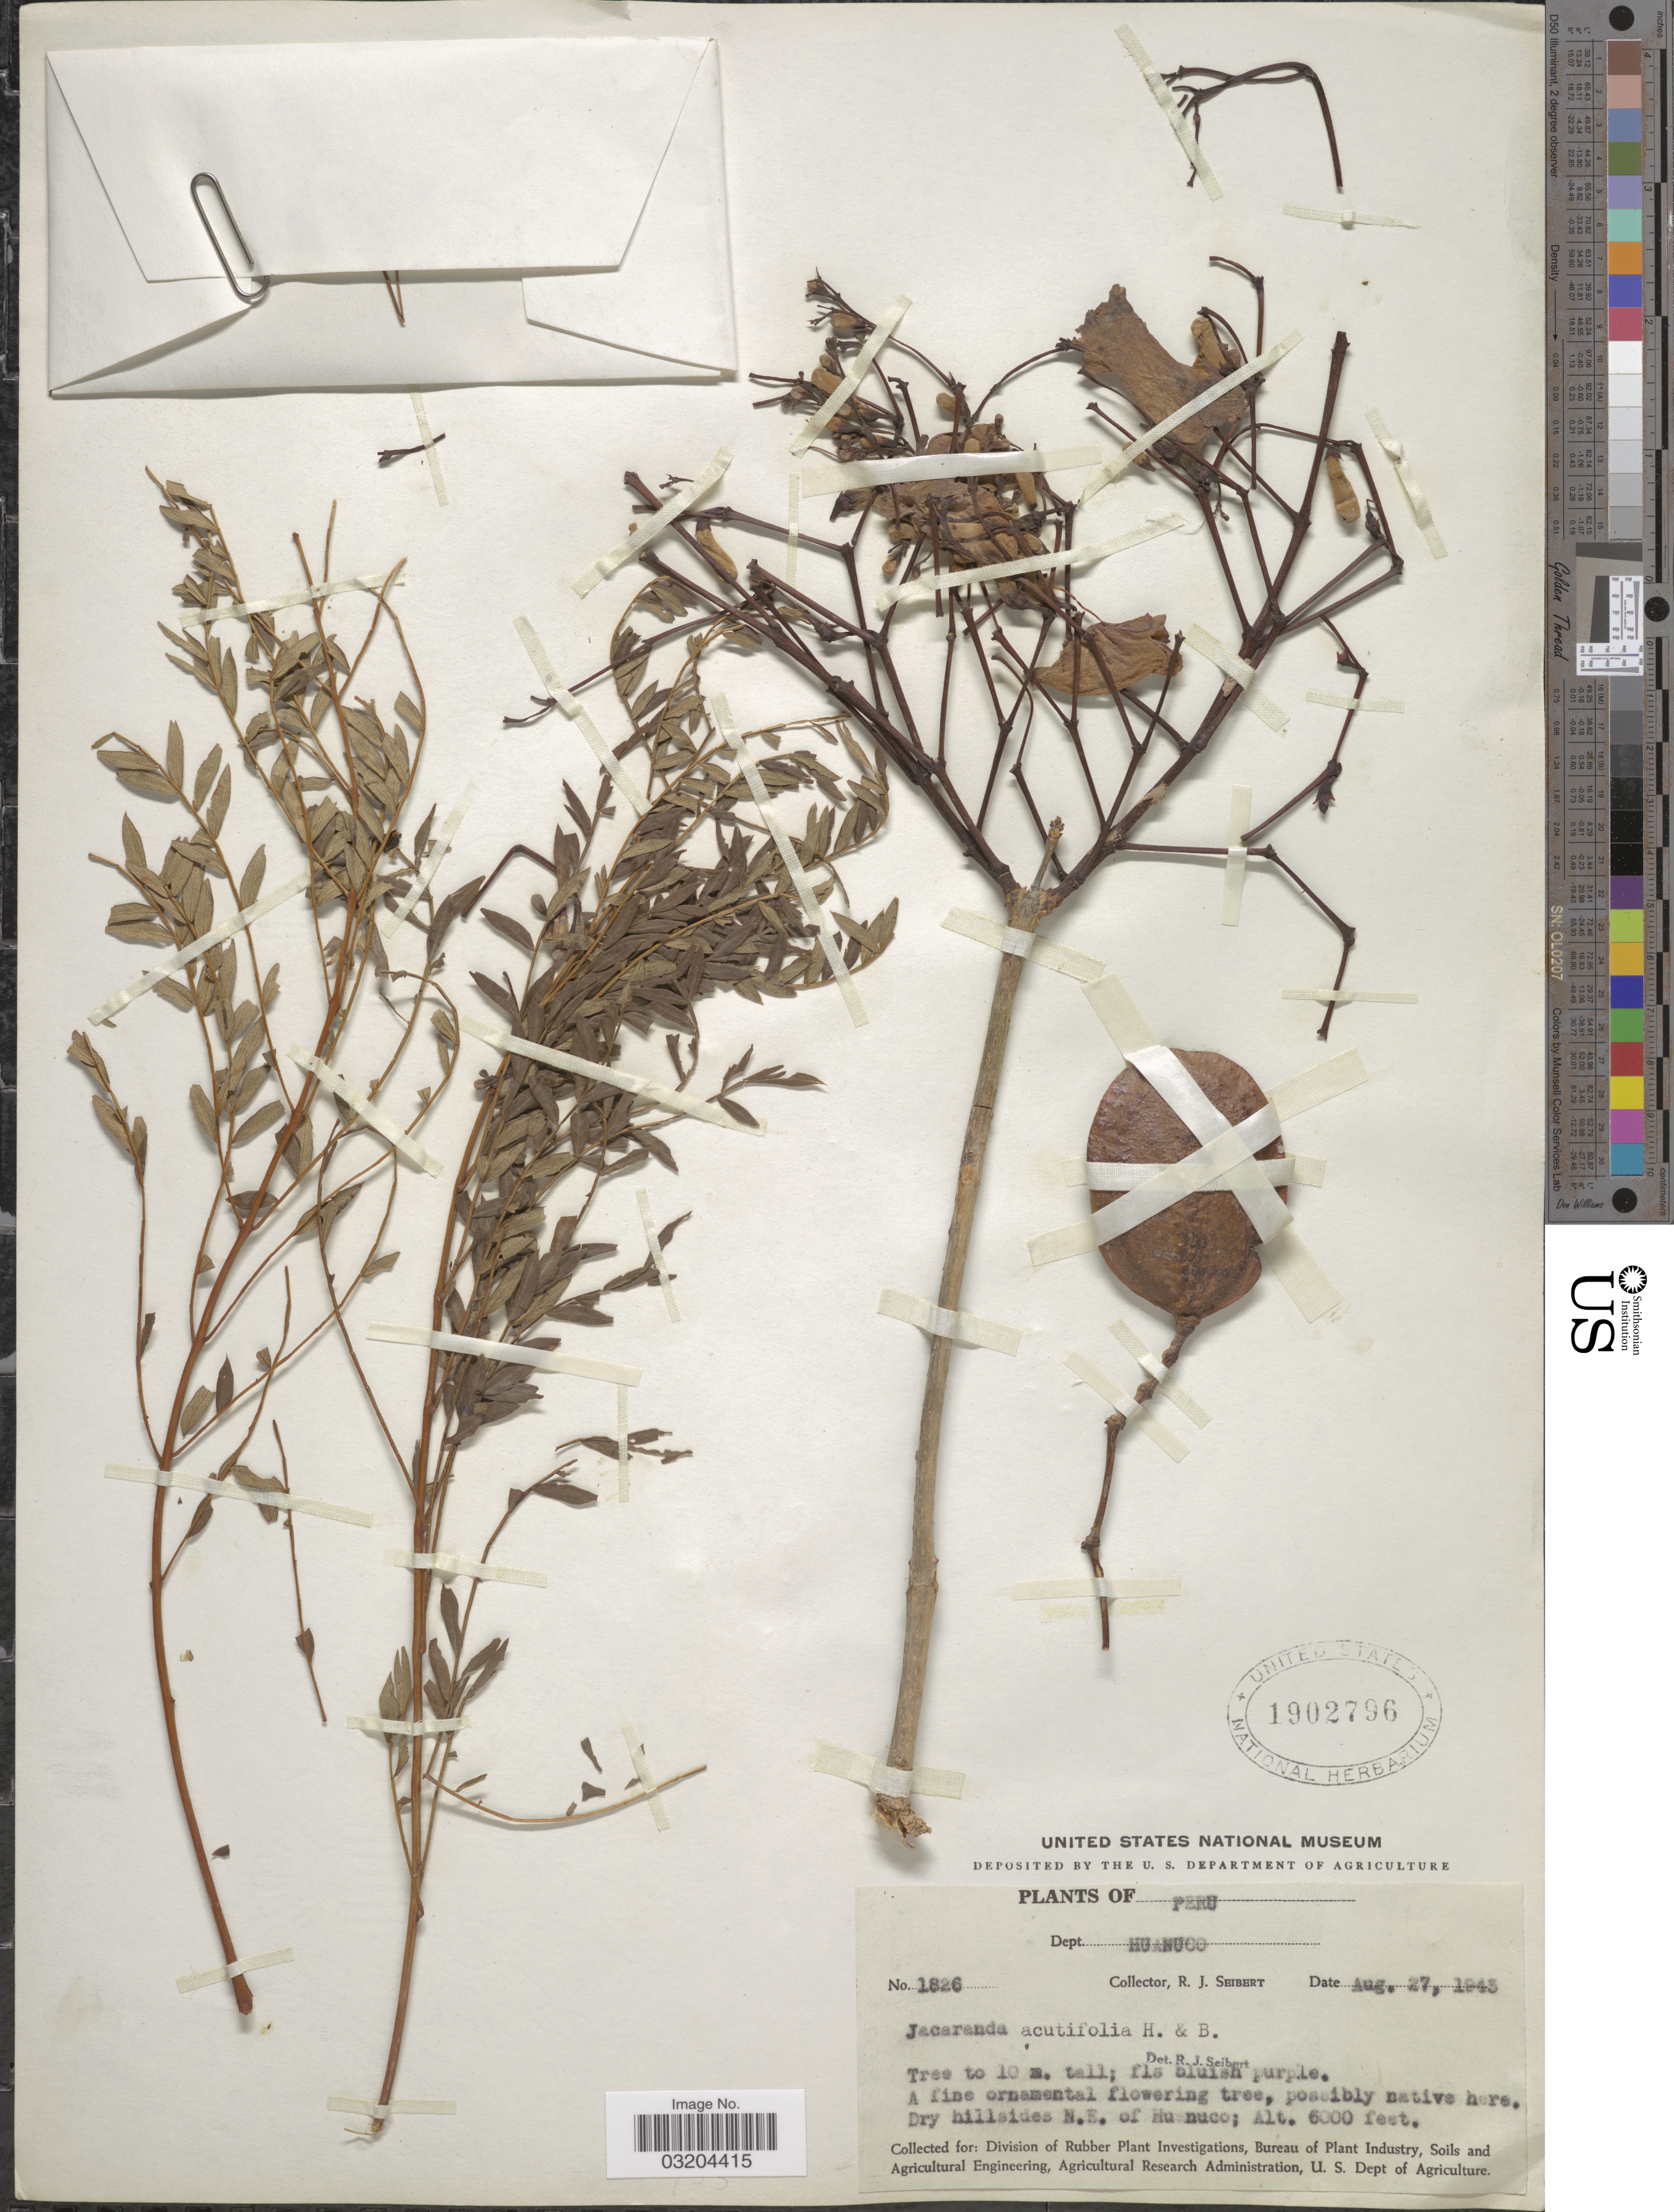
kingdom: Plantae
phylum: Tracheophyta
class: Magnoliopsida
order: Lamiales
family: Bignoniaceae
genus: Jacaranda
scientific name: Jacaranda acutifolia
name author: Bonpl.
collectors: R. J. Seibert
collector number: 1826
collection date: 1943-08-27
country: Peru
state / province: Huánuco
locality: Dept. Huanuco. N.E. of Huanuco.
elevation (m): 1829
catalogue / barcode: US 1902796